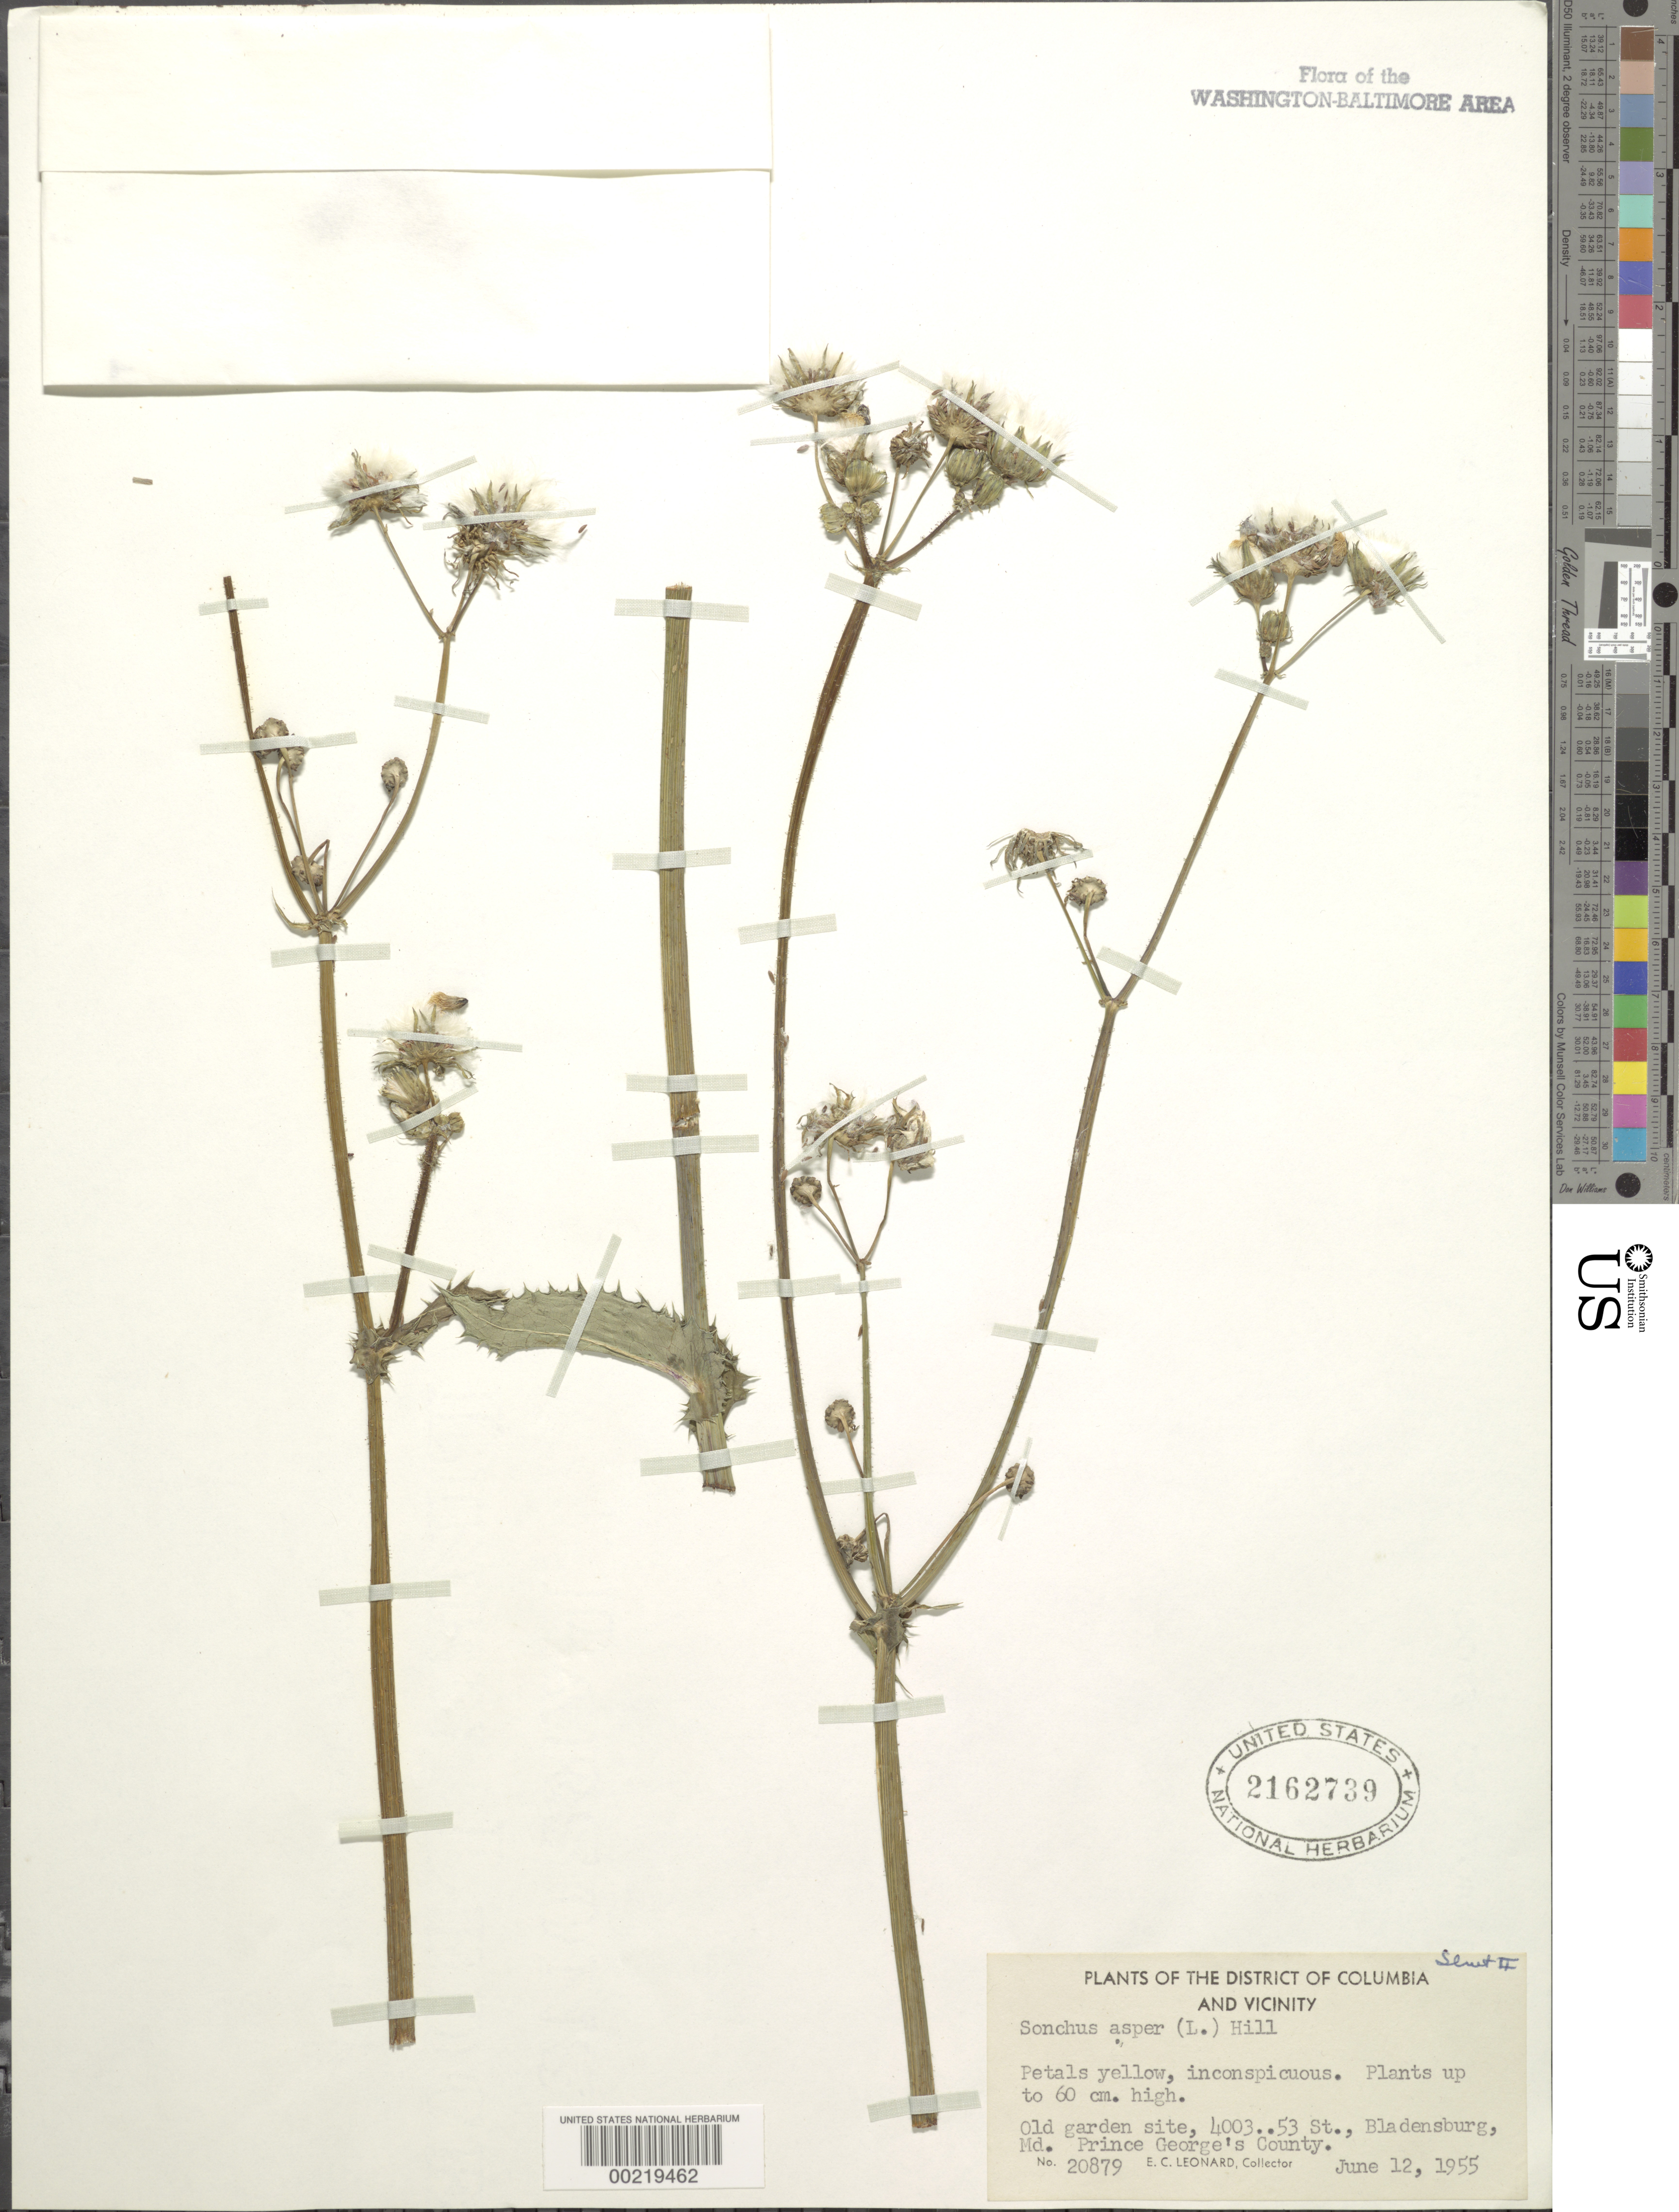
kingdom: Plantae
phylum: Tracheophyta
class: Magnoliopsida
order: Asterales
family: Asteraceae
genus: Sonchus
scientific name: Sonchus asper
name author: (L.) Hill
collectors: E. C. Leonard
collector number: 20879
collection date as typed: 12 Jun 1955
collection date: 1955-06-12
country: United States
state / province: Maryland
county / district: Prince George's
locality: Bladensburg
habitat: Old garden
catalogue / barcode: US 2162739